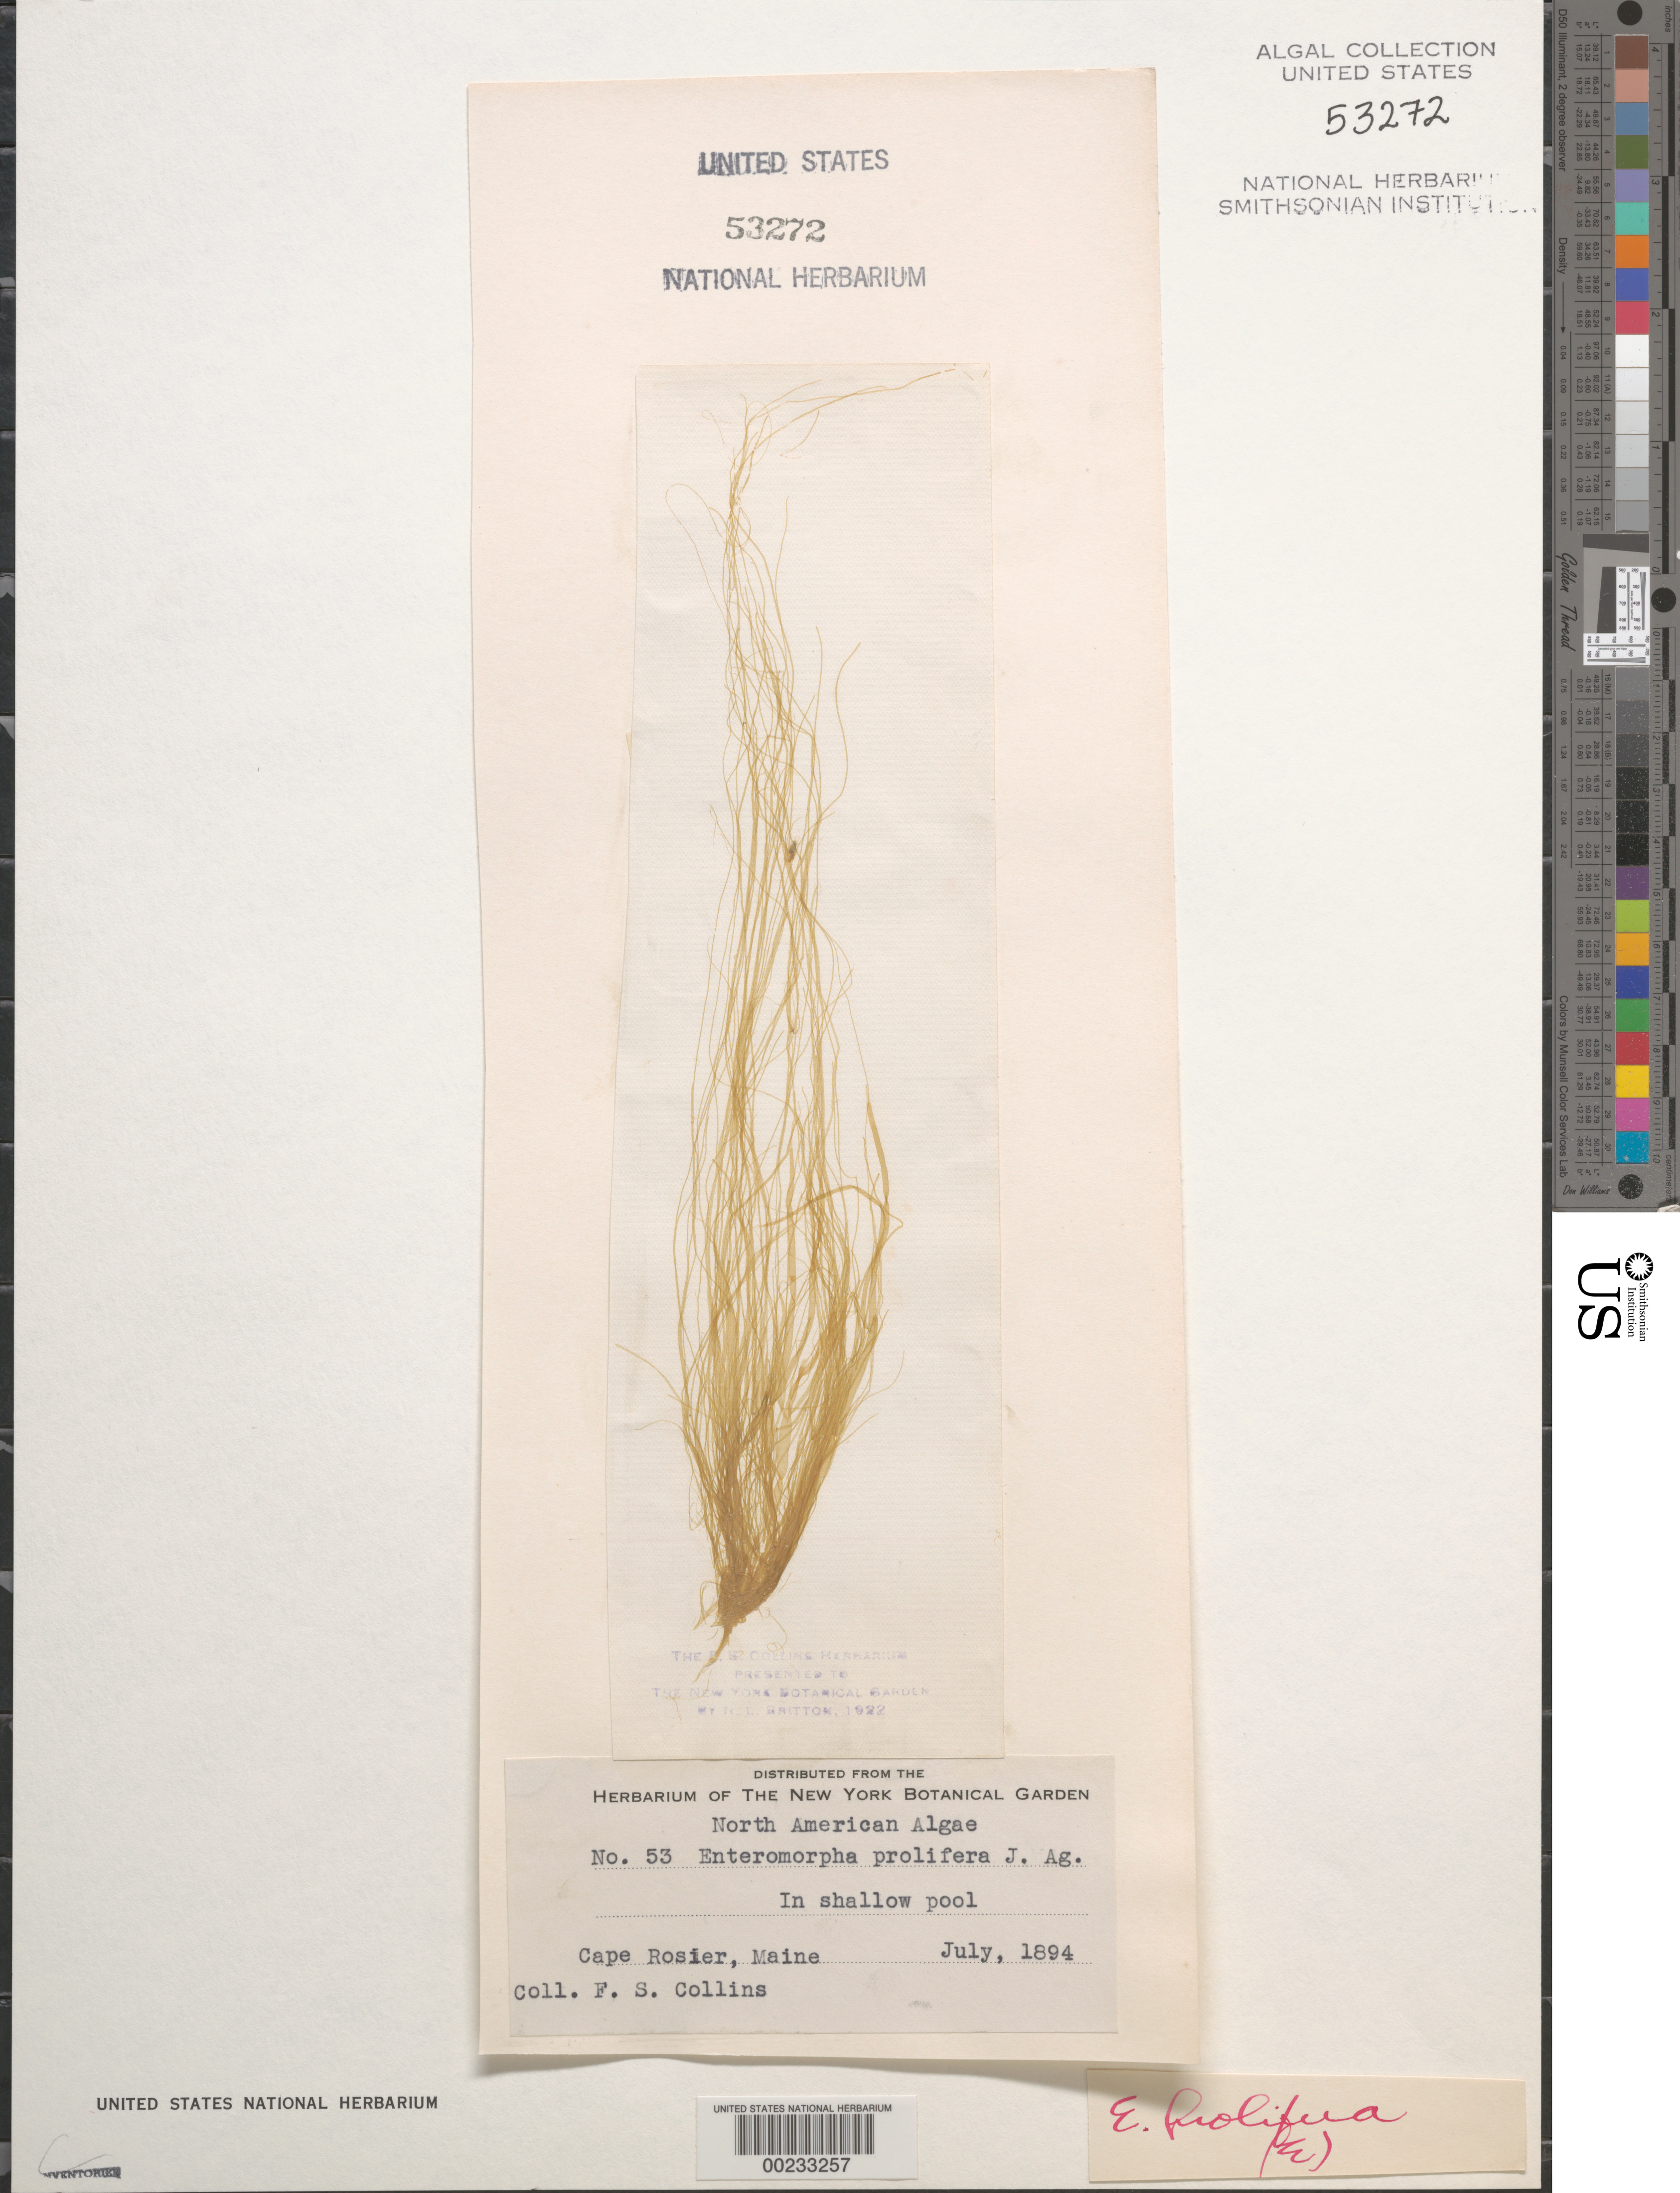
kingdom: Plantae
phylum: Chlorophyta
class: Ulvophyceae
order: Ulvales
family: Ulvaceae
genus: Ulva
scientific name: Ulva prolifera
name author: O.F. Müller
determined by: Algae name updating Project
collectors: F. Collins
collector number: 53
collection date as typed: Jul 1894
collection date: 1894-07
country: United States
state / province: Maine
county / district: Hancock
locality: Cape Rosier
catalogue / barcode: US 53272